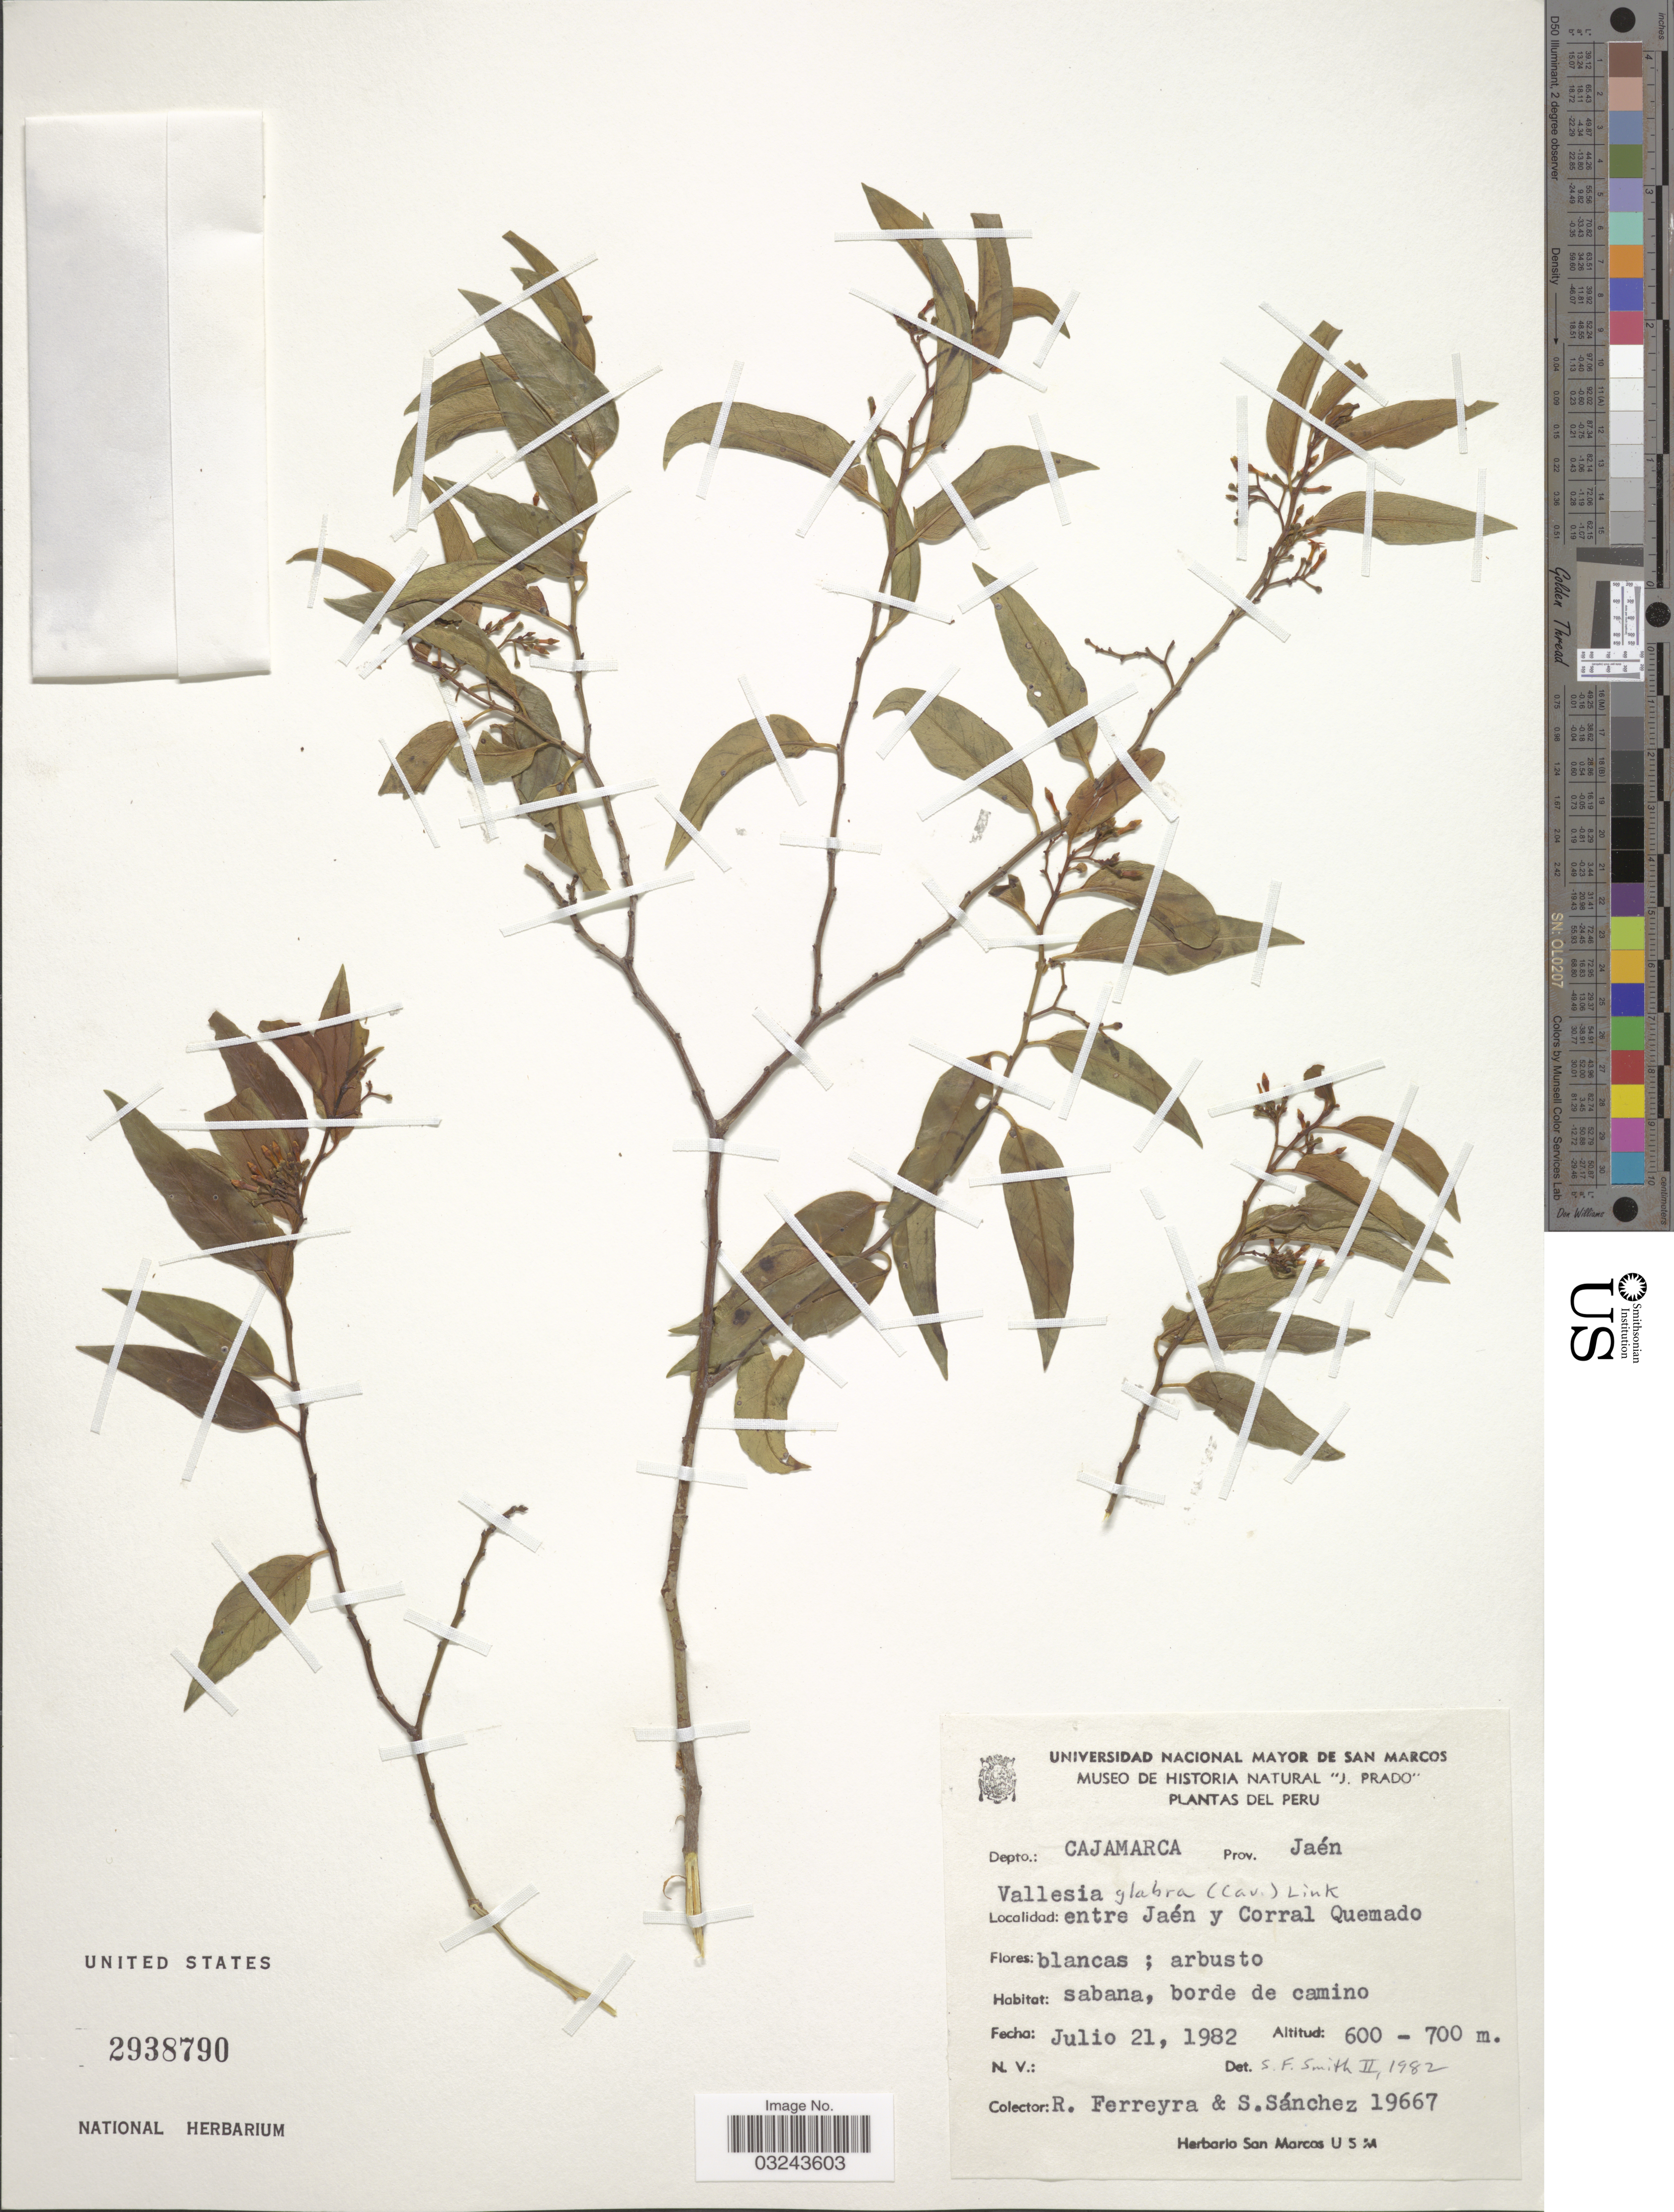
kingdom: Plantae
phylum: Tracheophyta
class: Magnoliopsida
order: Gentianales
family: Apocynaceae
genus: Vallesia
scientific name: Vallesia glabra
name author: (Cav.) Link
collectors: R. A. Ferreyra & S. Sanchez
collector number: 19667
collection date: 1982-07-21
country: Peru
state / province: Cajamarca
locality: Depto.: Cajamarca, Prov. Jaén, entre Jaén y Corral Quemado.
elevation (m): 600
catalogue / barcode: US 2938790